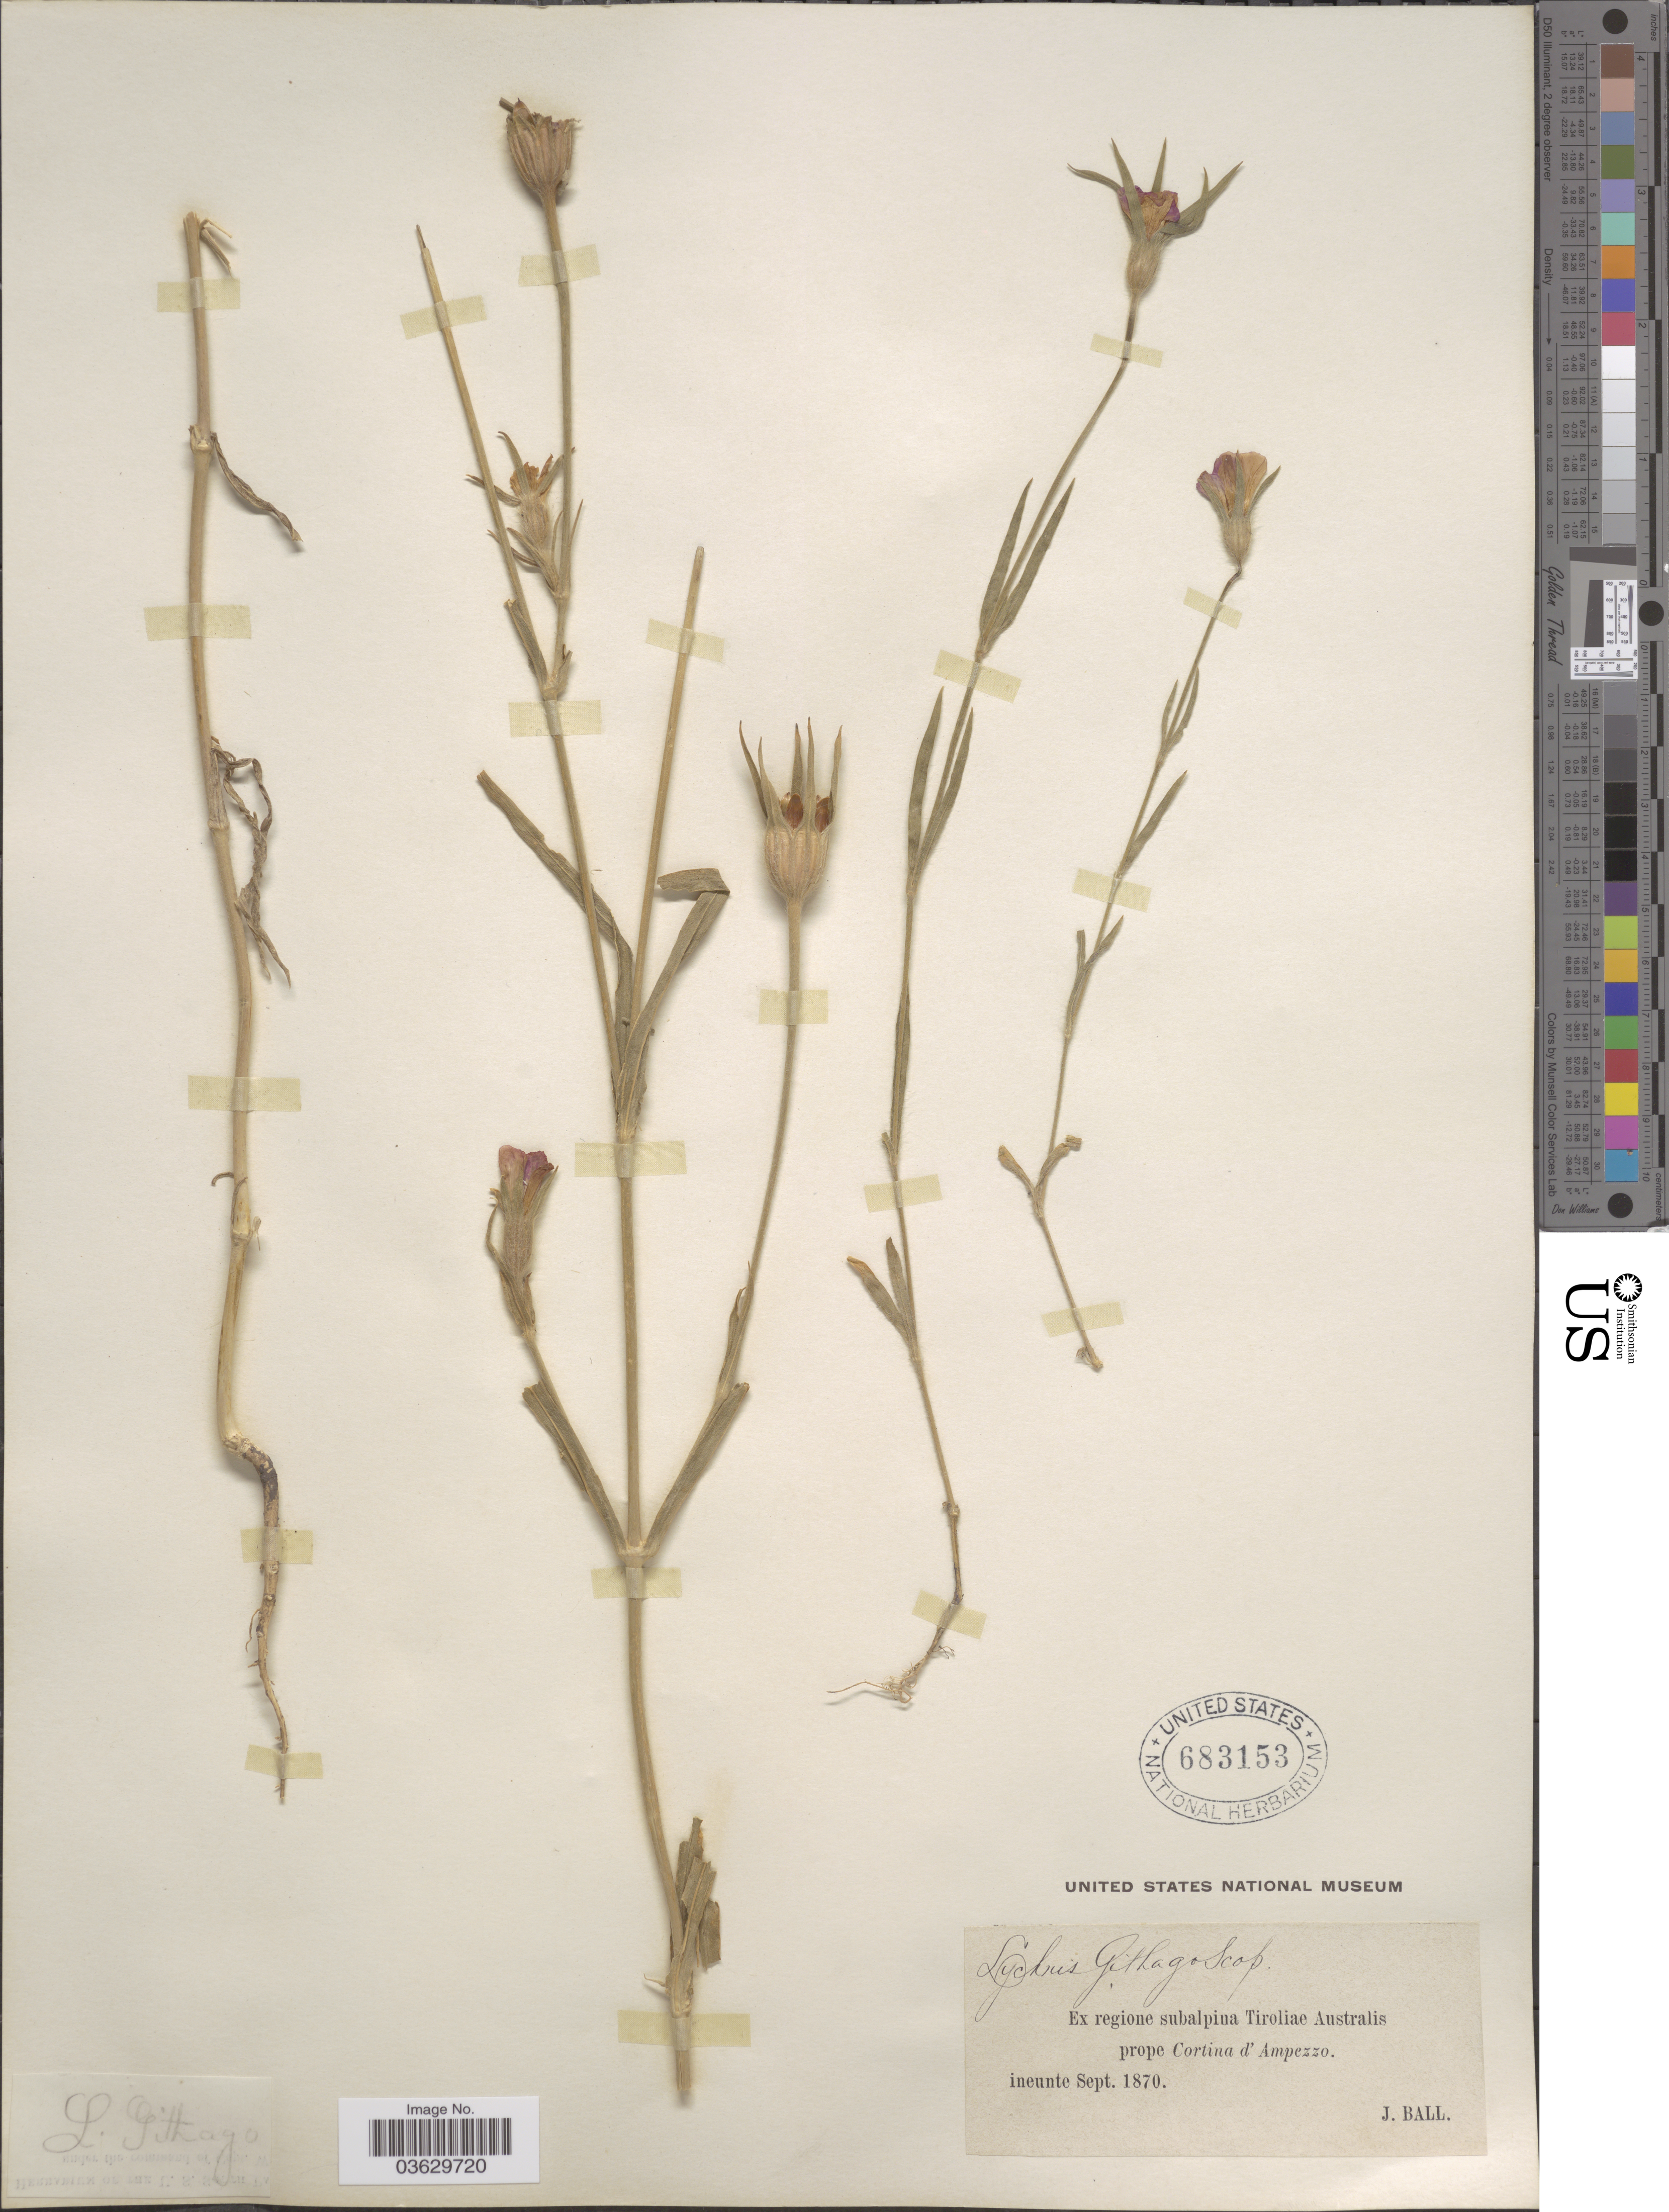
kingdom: Plantae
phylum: Tracheophyta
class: Magnoliopsida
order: Caryophyllales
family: Caryophyllaceae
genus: Agrostemma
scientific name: Agrostemma githago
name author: L.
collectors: J. Ball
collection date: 1870-09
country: Italy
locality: Ex regione subalpine Tiroliae Australis prope Cortina d' Ampezzo.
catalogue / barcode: US 683153